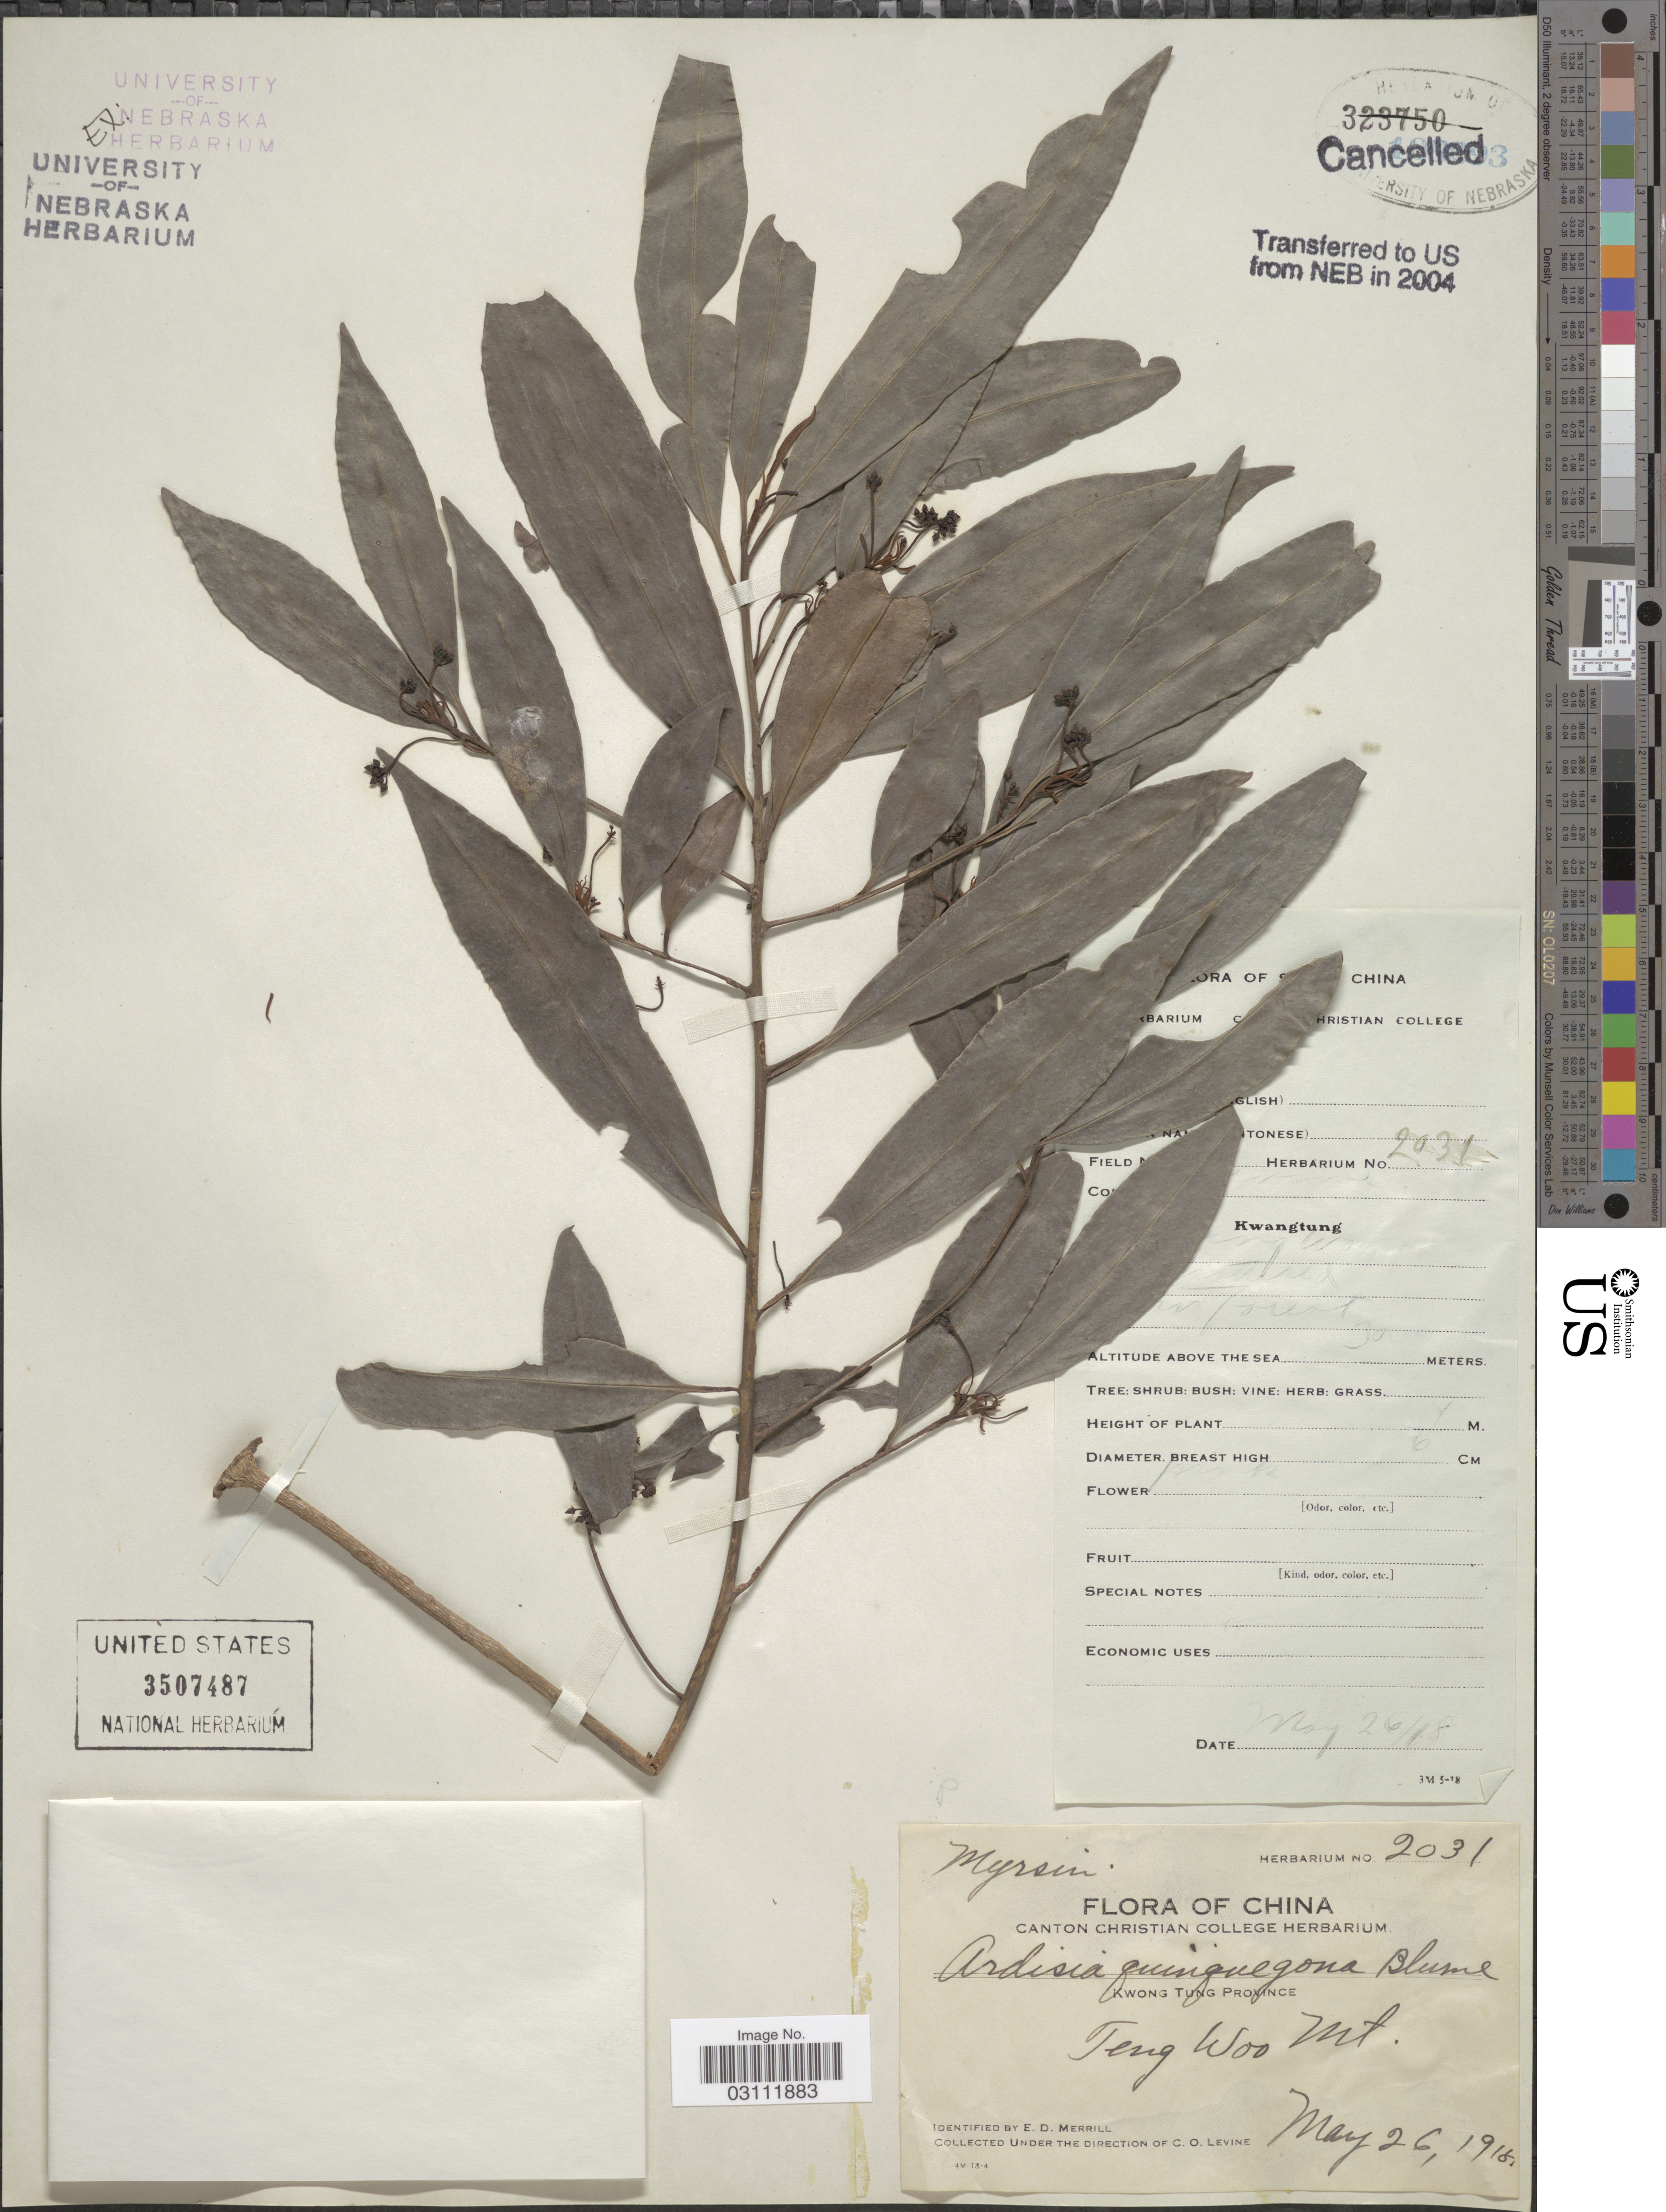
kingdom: Plantae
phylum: Tracheophyta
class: Magnoliopsida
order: Ericales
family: Primulaceae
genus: Ardisia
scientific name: Ardisia quinquegona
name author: Blume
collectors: C. O. Levine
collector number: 2031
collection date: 1918-05-26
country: China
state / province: Guangdong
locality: Kwong Tung Province Teng Woo Mt. [illegible text] China. [illegible text].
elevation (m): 300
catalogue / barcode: US 3507487